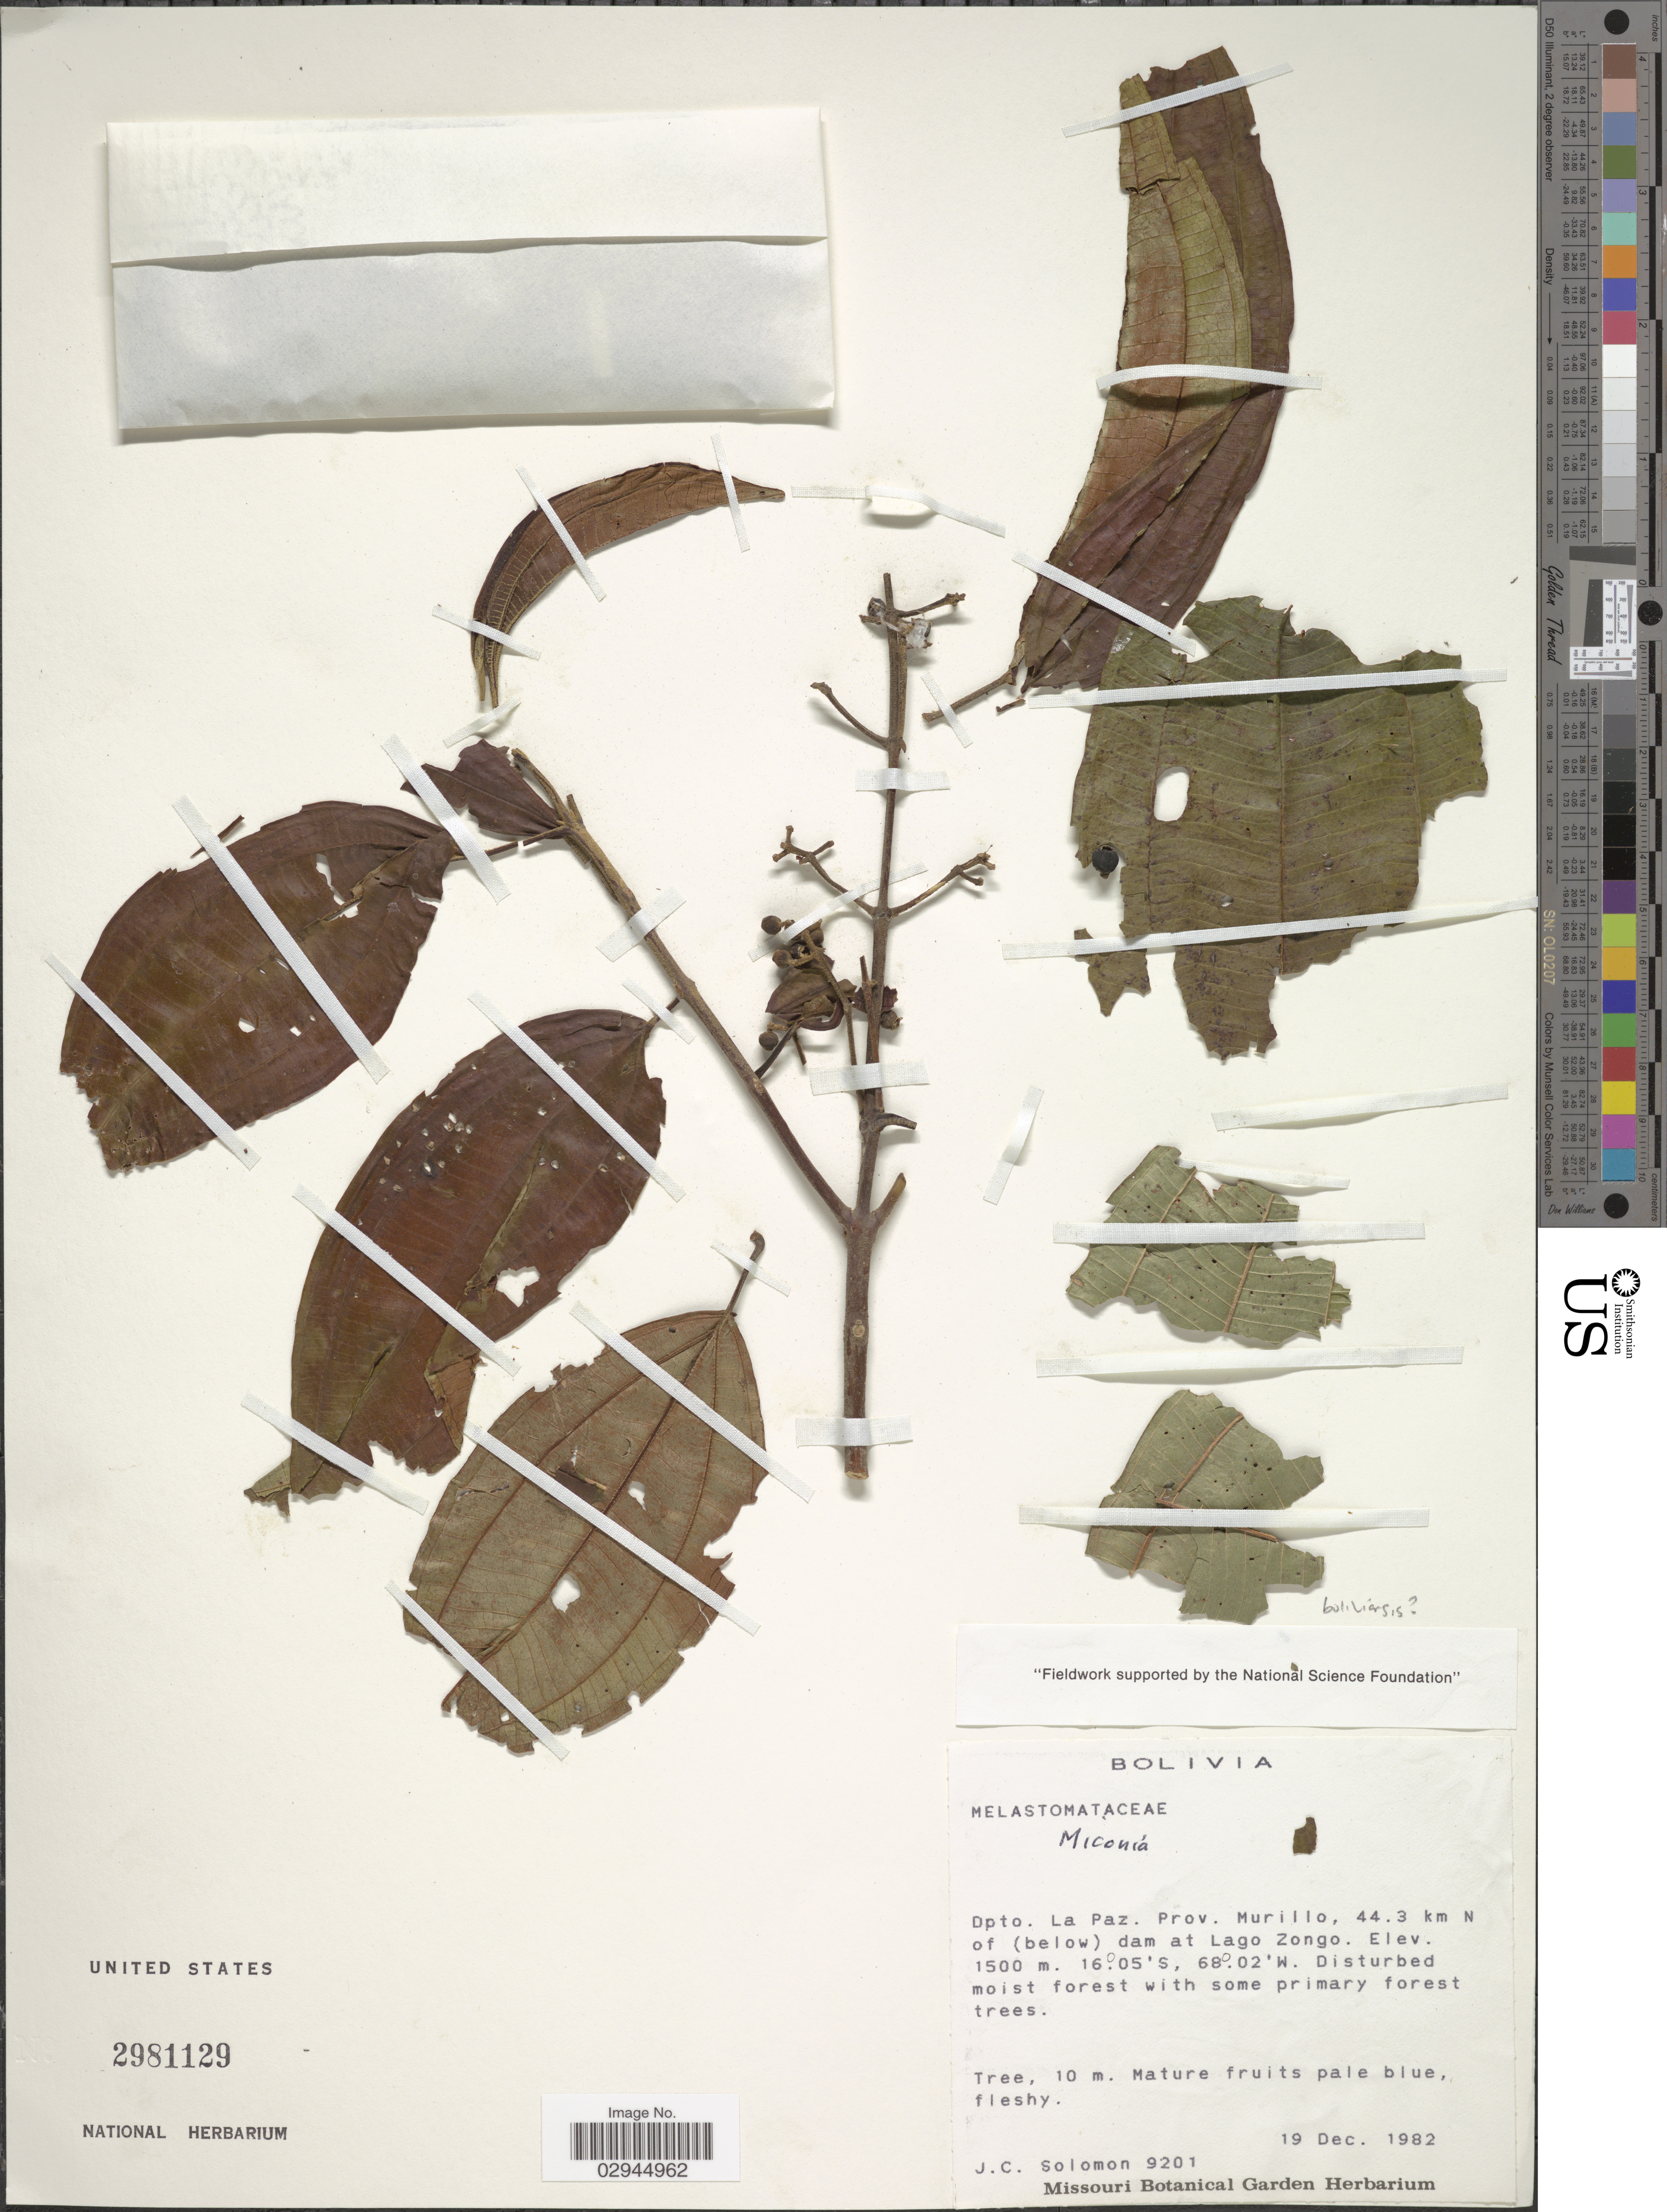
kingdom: Plantae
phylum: Tracheophyta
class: Magnoliopsida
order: Myrtales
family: Melastomataceae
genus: Miconia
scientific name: Miconia sp.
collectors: J. C. Solomon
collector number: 9201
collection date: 1982-12-19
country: Bolivia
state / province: La Paz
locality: Prov. Murillo, 44.3 km N of (below) dam at Lago Zongo.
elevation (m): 1500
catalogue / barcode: US 2981129